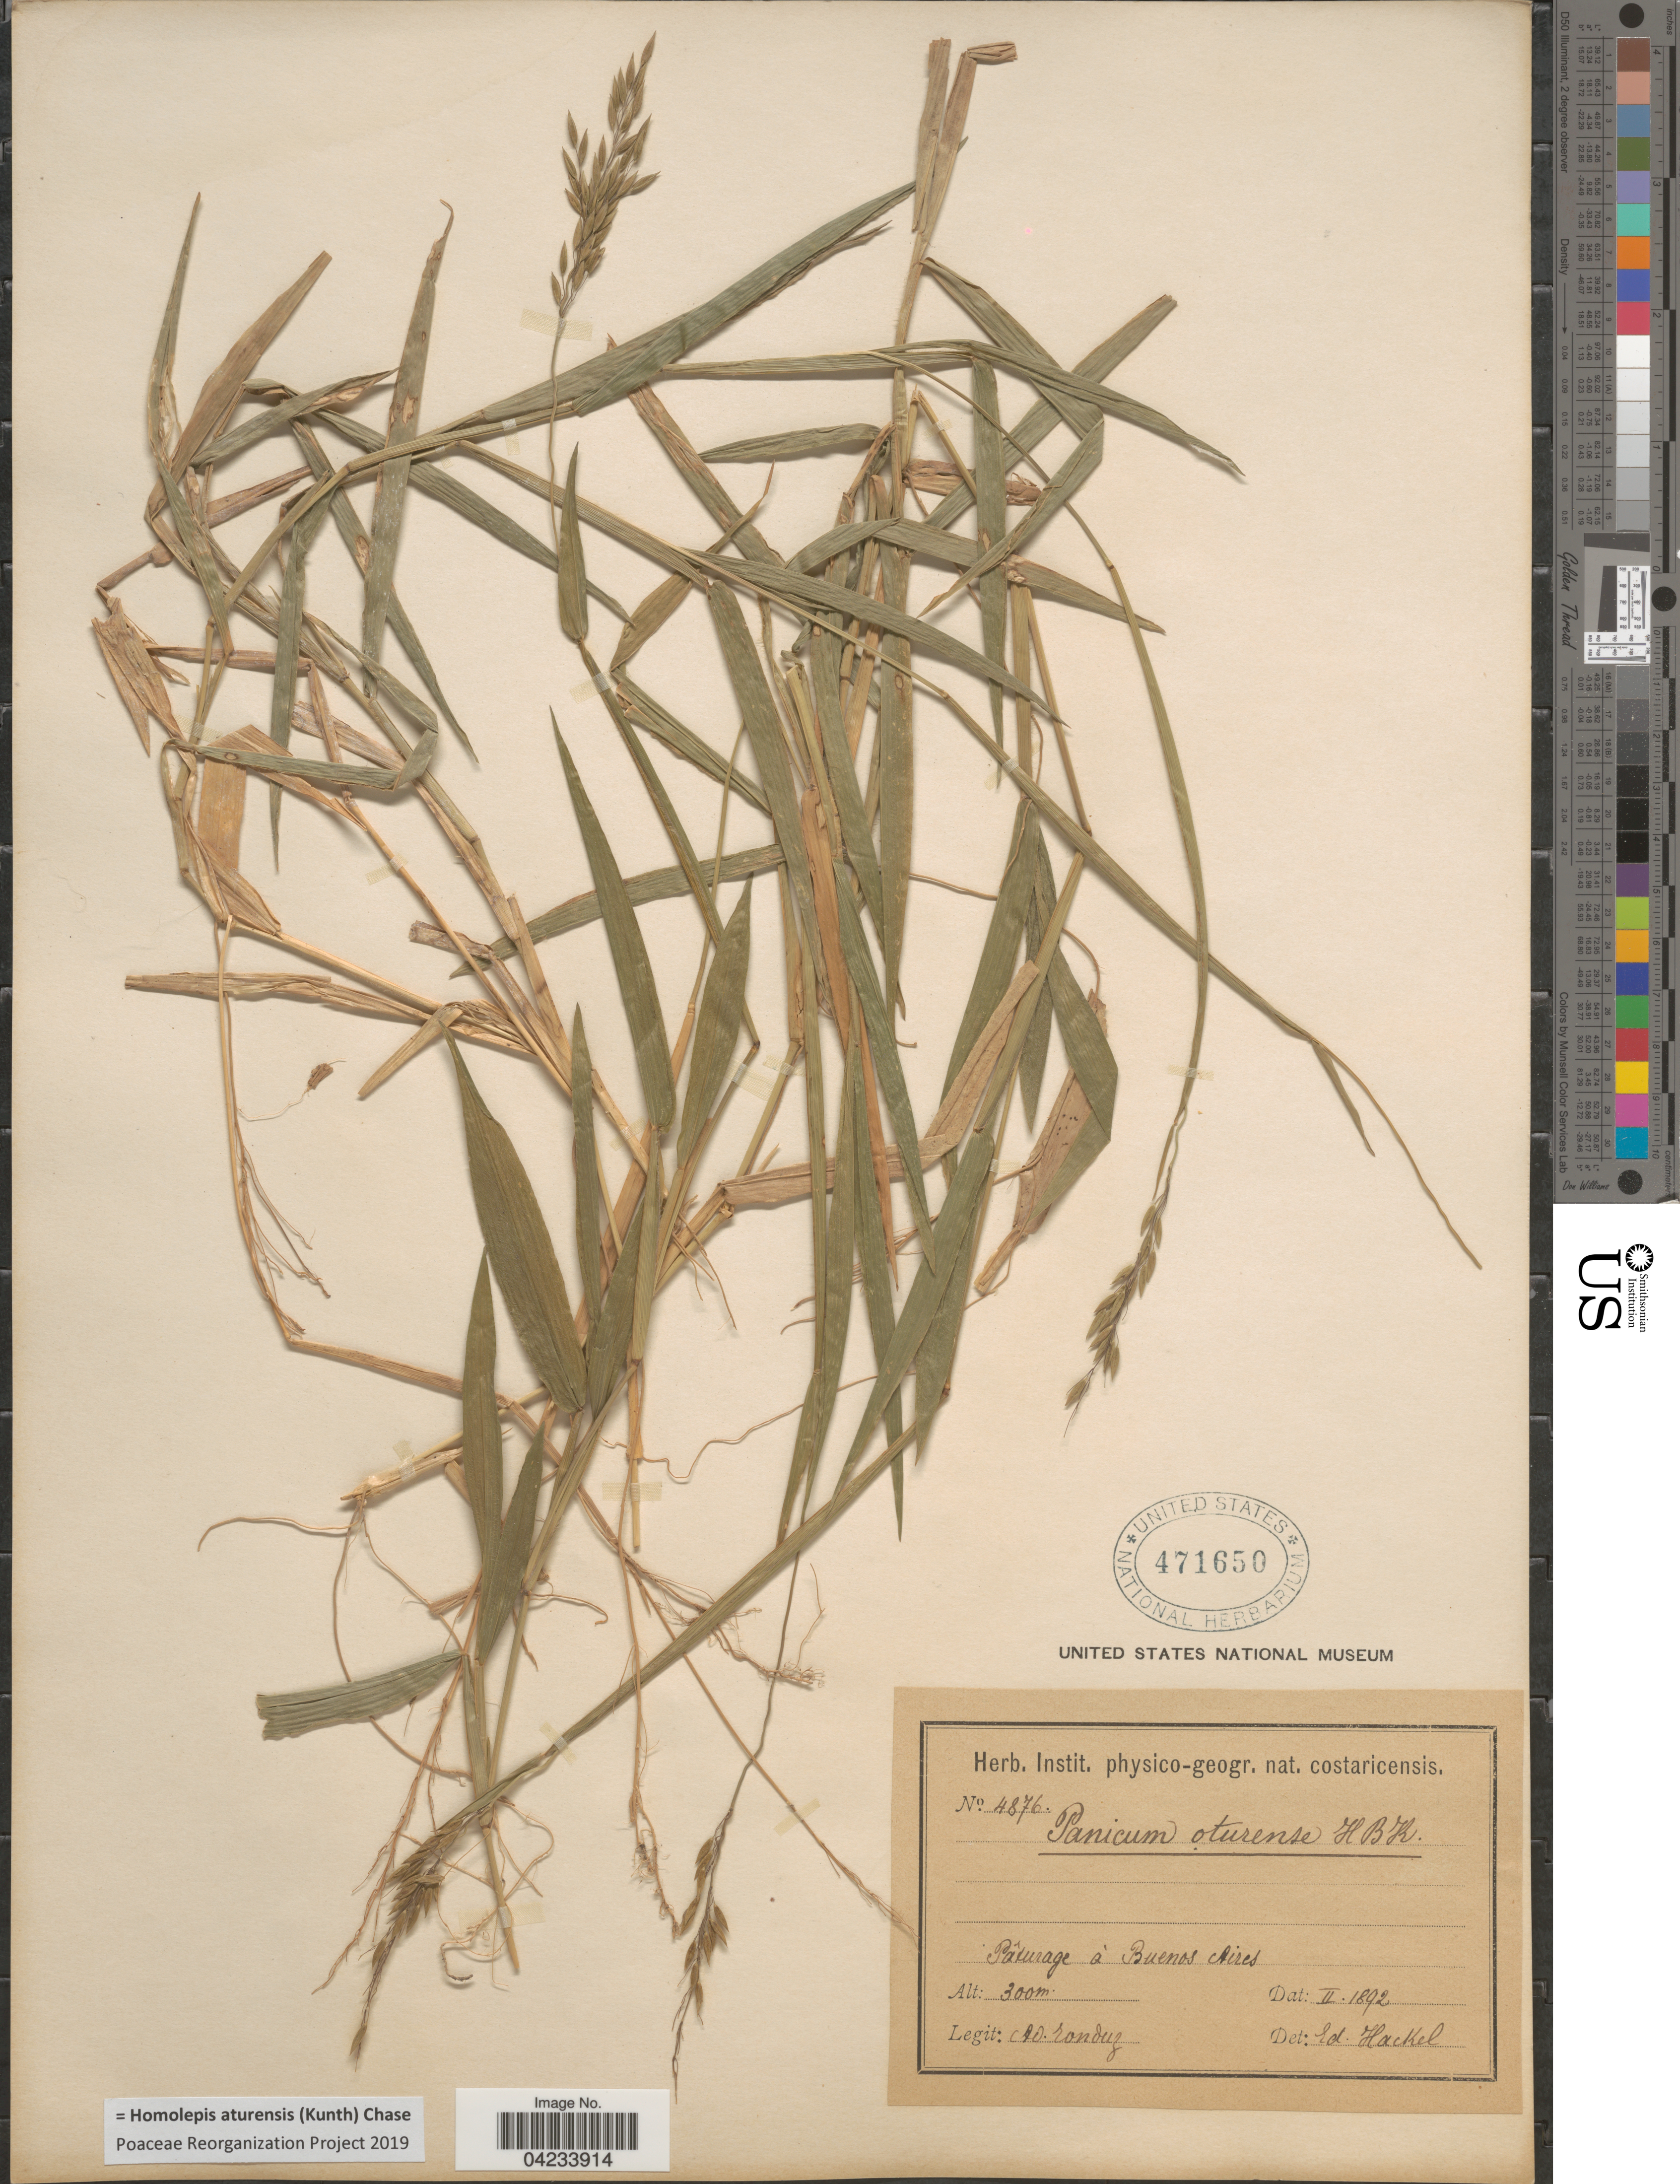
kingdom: Plantae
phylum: Tracheophyta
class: Liliopsida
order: Poales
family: Poaceae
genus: Homolepis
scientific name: Homolepis aturensis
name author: (Kunth) Chase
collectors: A. Tonduz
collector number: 4876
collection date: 1892-02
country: Costa Rica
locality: Pâturage à Buenos Aires.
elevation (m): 300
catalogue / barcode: US 471650